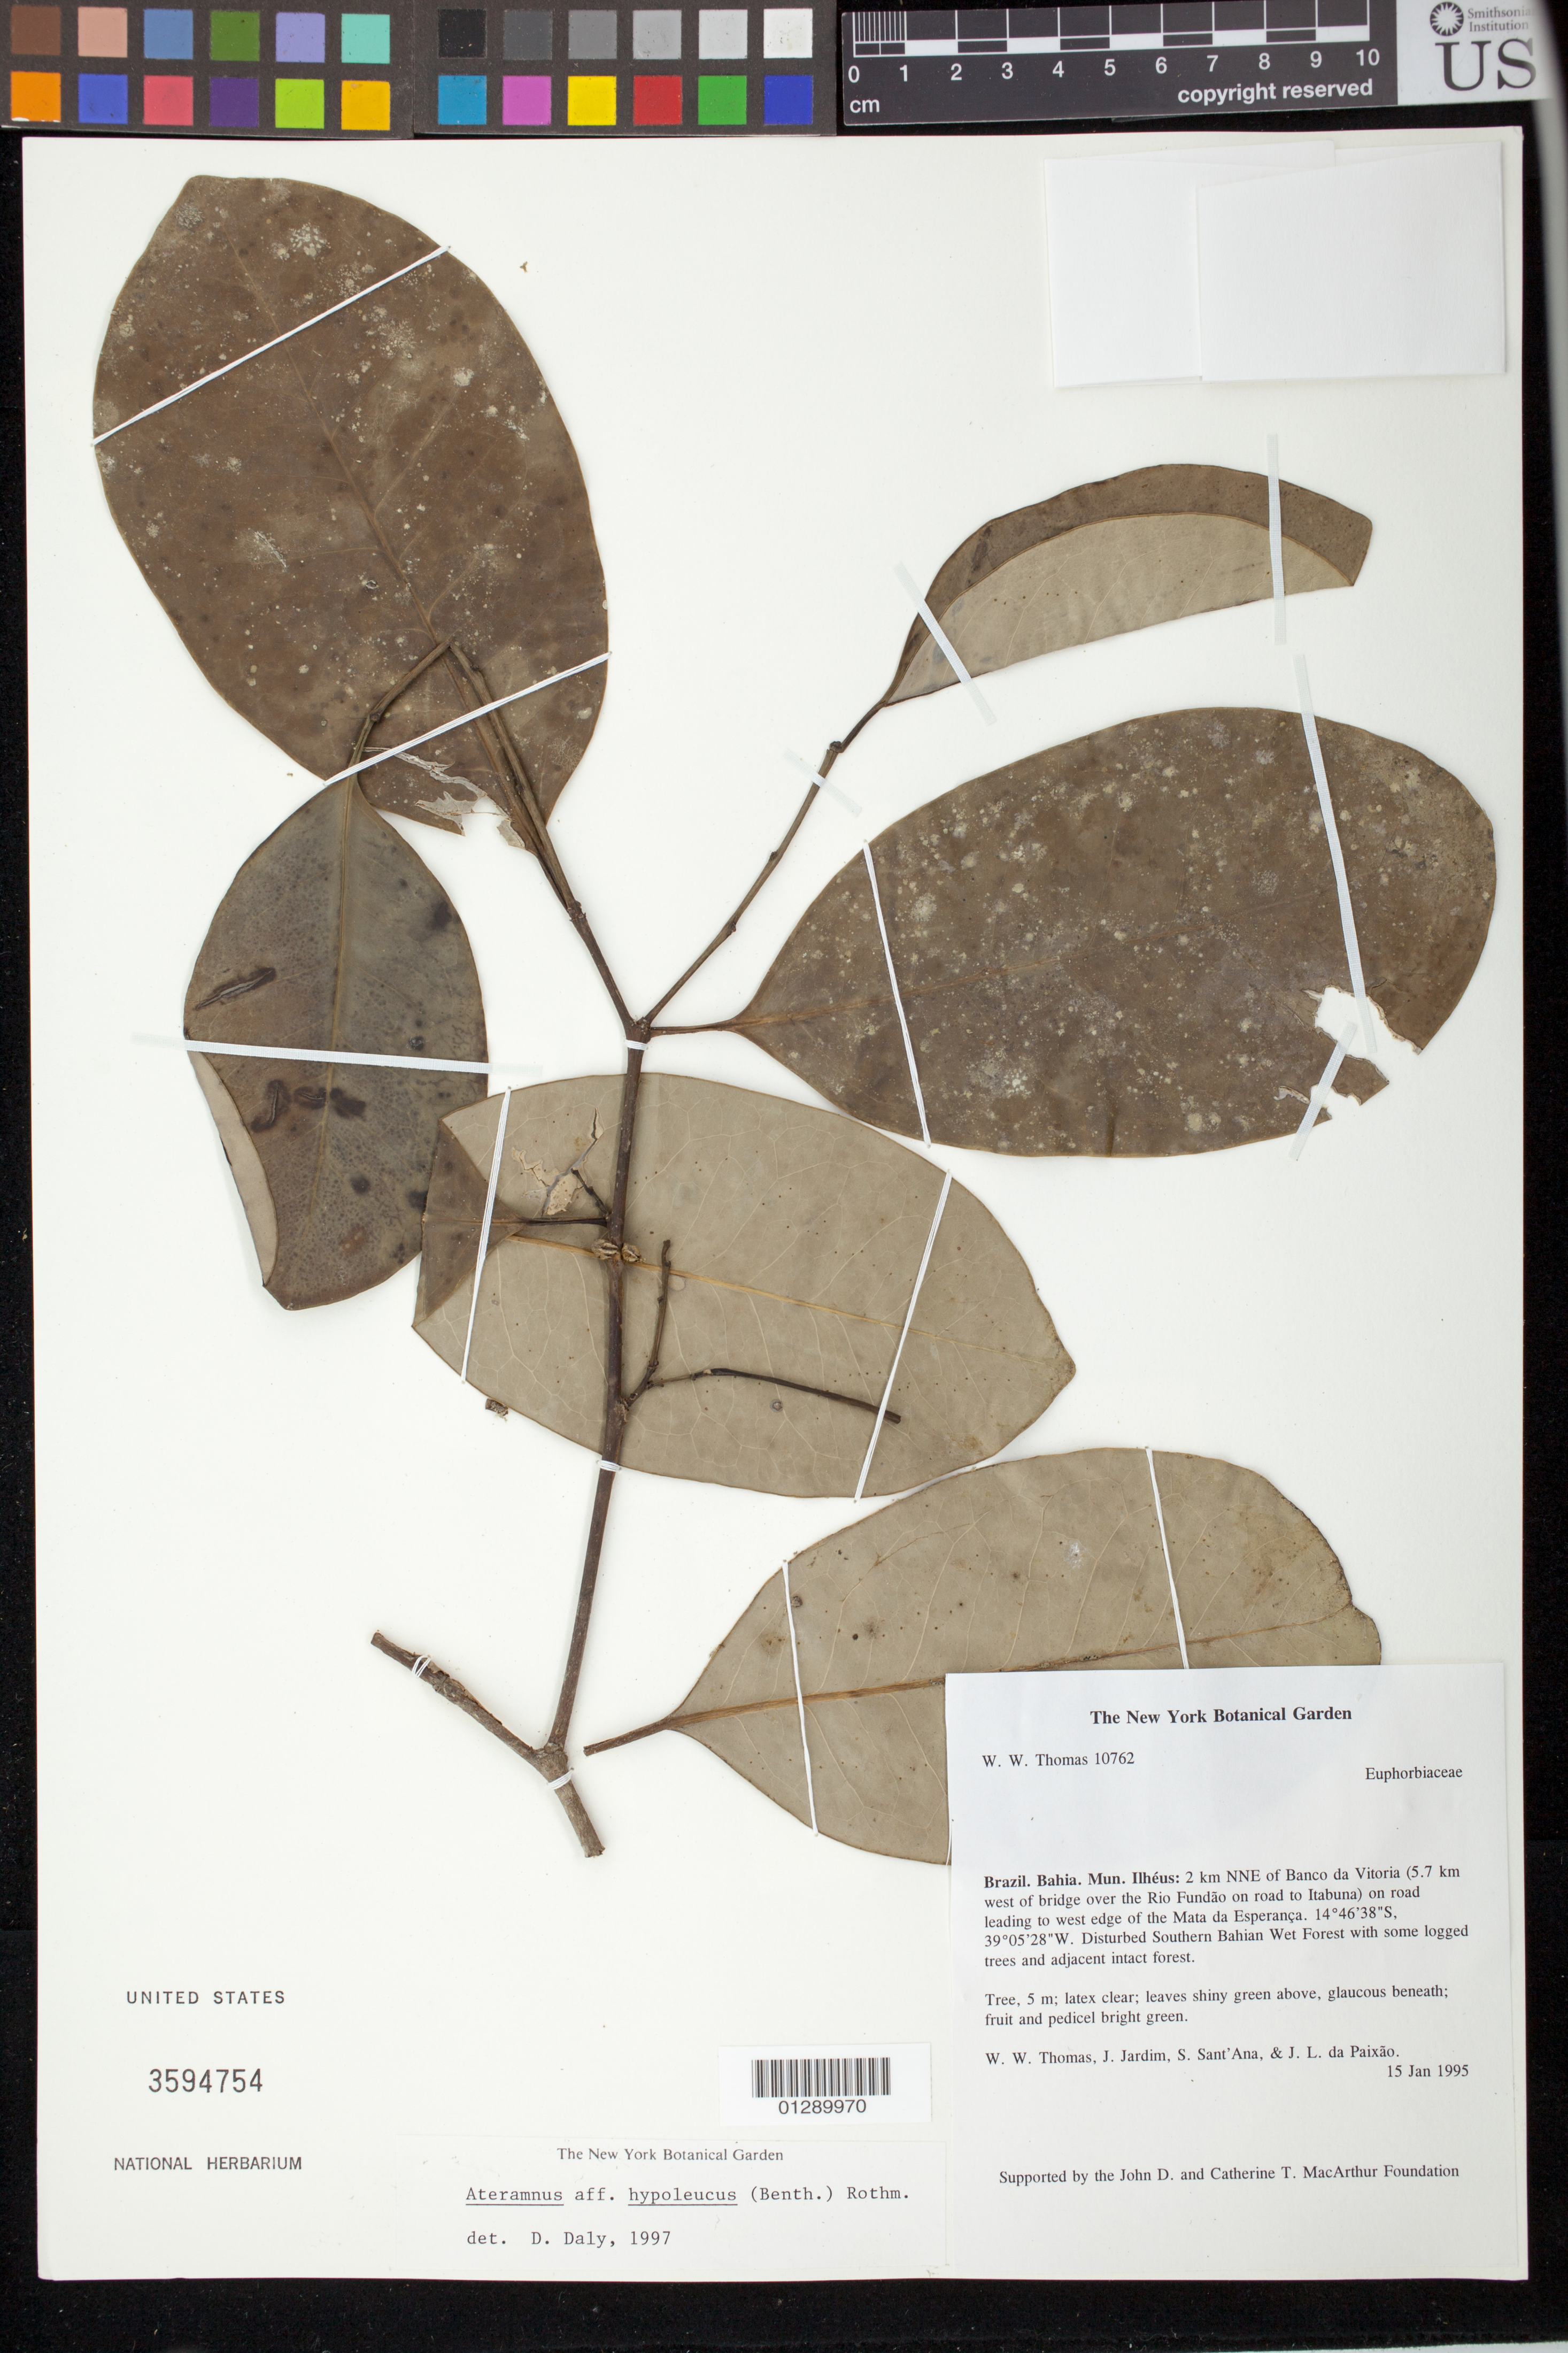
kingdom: Plantae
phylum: Tracheophyta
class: Magnoliopsida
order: Malpighiales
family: Euphorbiaceae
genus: Gymnanthes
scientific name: Gymnanthes hypoleuca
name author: Benth.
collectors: W. W. Thomas, J. Jardin, S. C. Sant'Ana & J. L. Paixão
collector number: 10762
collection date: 1995-01-15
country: Brazil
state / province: Bahia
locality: Mun. Ilheus: 2 km NNE of Banco da Vitoria (5.7 km west of bridge over the Rio Fundao on road to Itabuna) on road leading to west edge of the Mata da Esperança.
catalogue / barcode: US 3594754